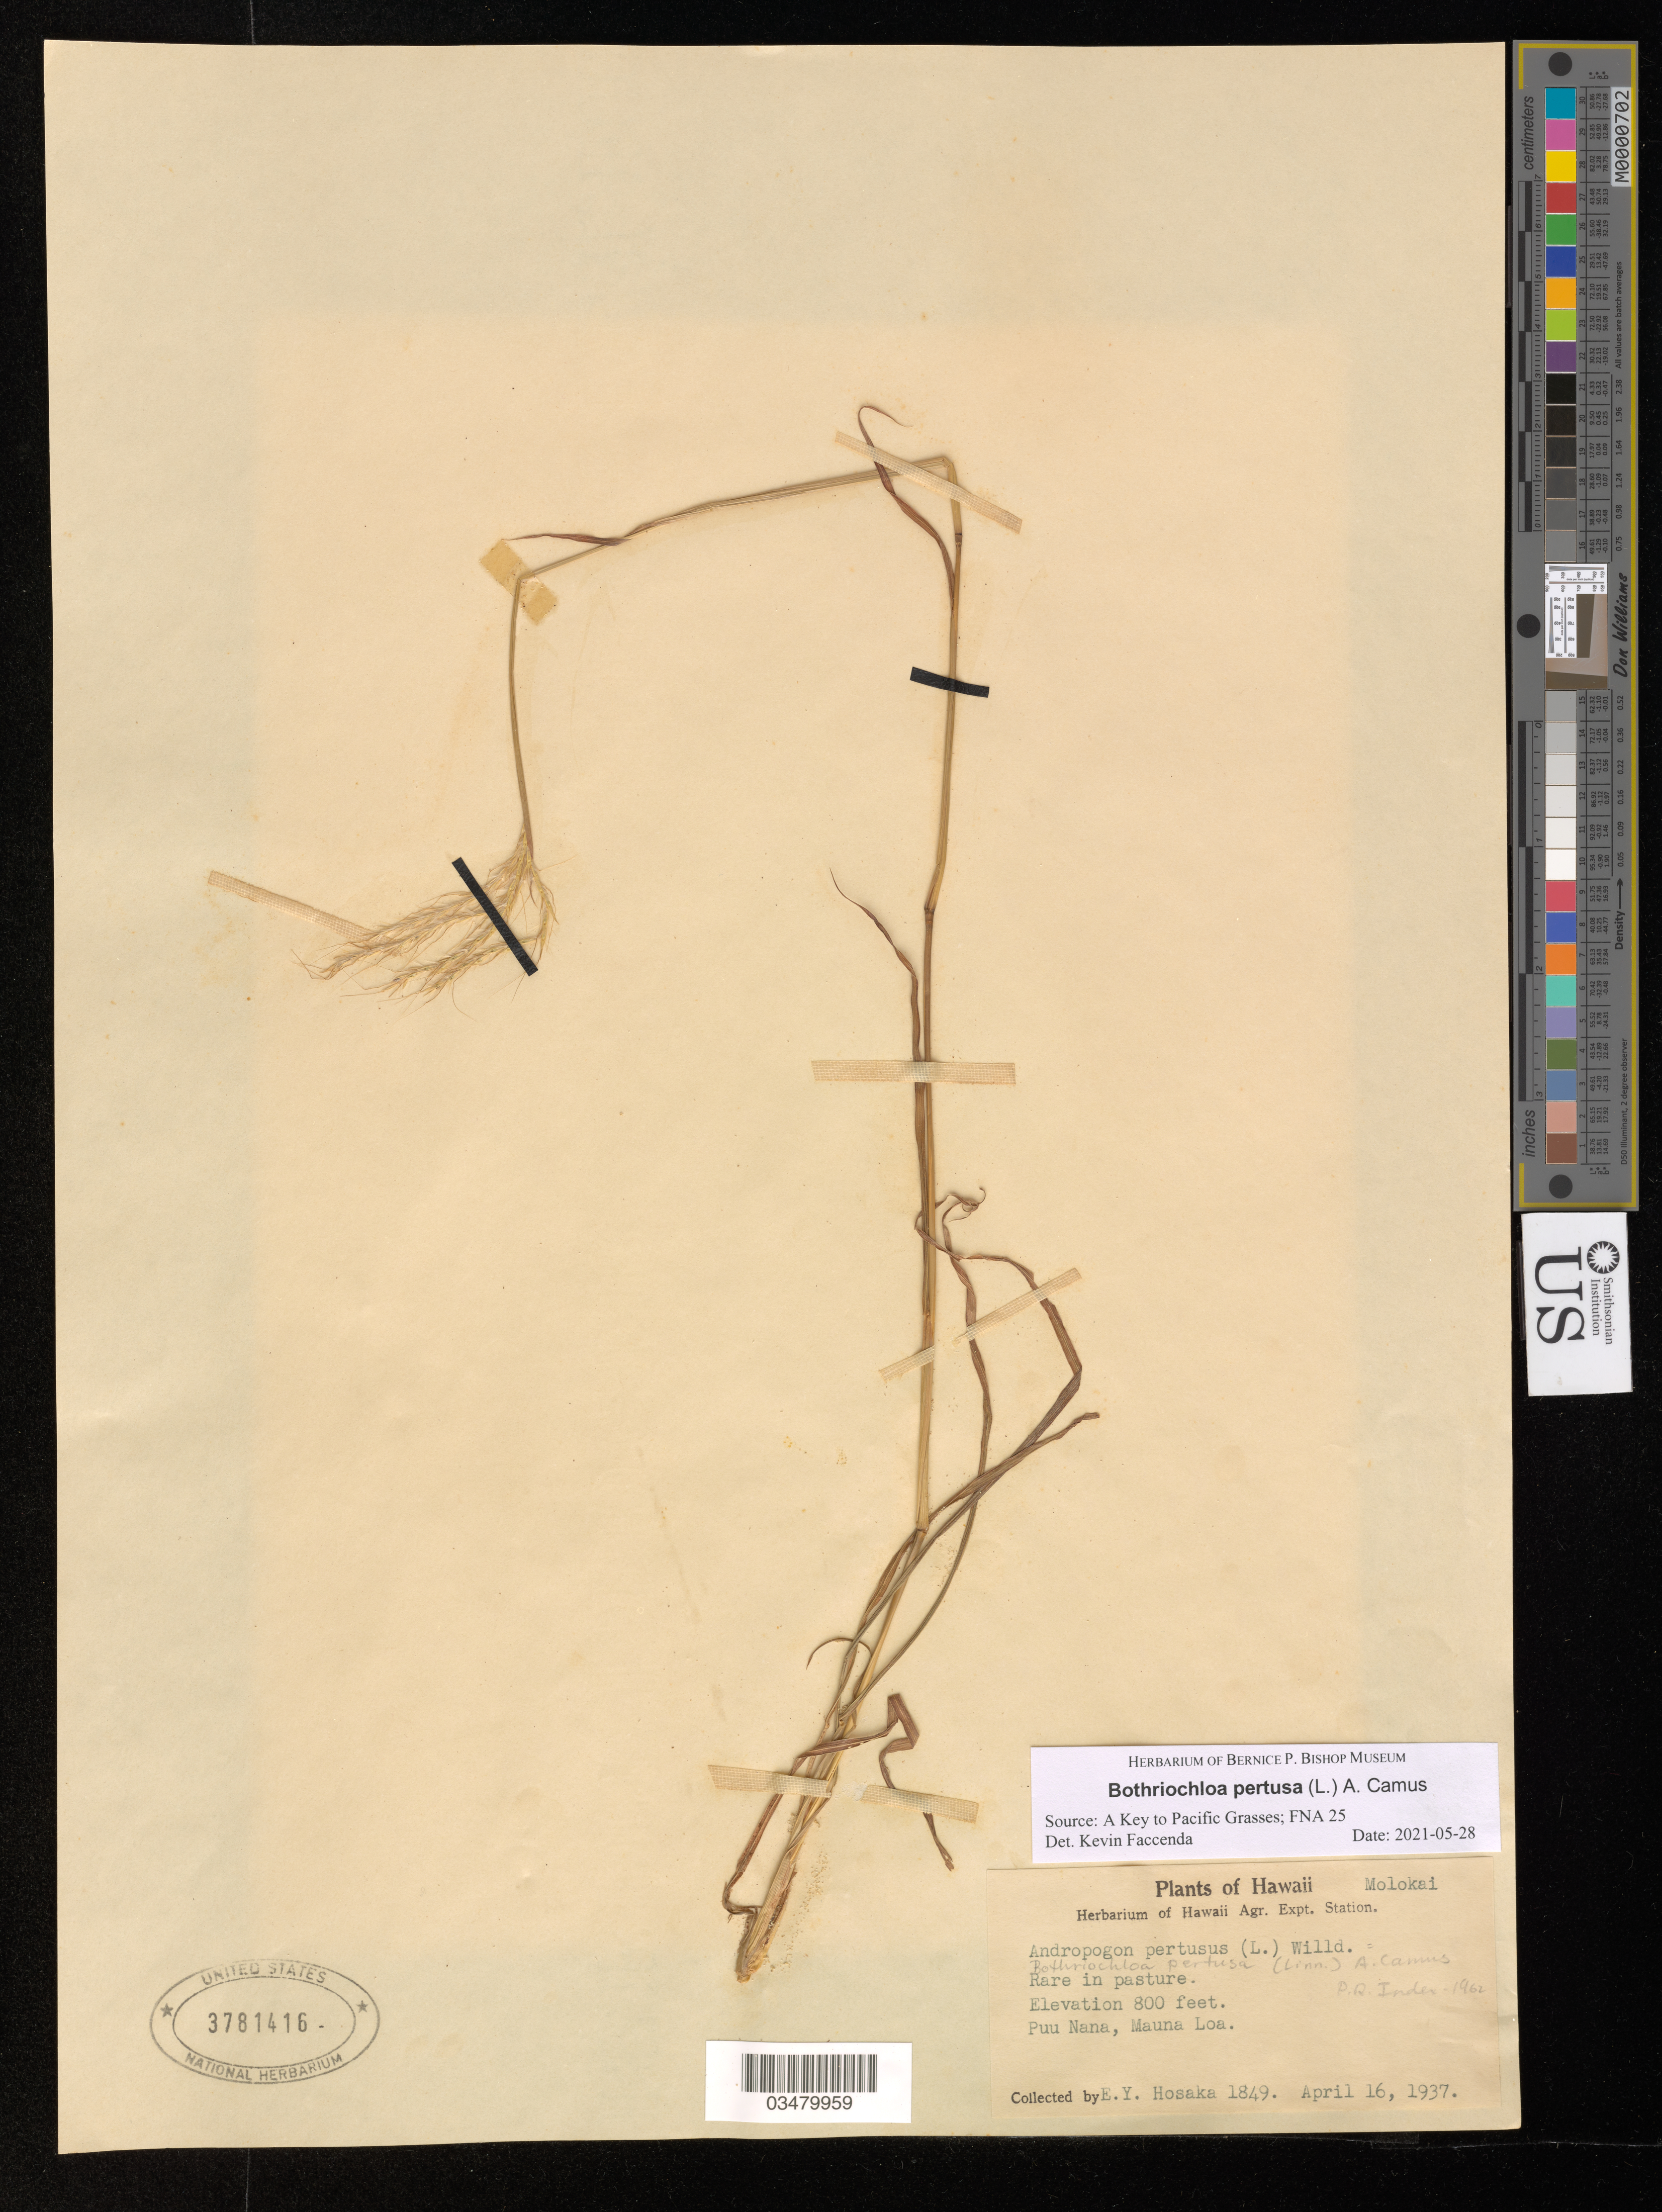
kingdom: Plantae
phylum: Tracheophyta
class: Liliopsida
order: Poales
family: Poaceae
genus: Bothriochloa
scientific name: Bothriochloa pertusa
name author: (L.) A. Camus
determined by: Faccenda, K.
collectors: E. Y. Hosaka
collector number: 1849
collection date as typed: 16 Apr 1937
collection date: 1937-04-16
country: United States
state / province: Hawaii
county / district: Maui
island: Moloka'i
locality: Puu Nana, Mauna Loa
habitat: Pasture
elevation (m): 244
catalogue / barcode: US 3781416